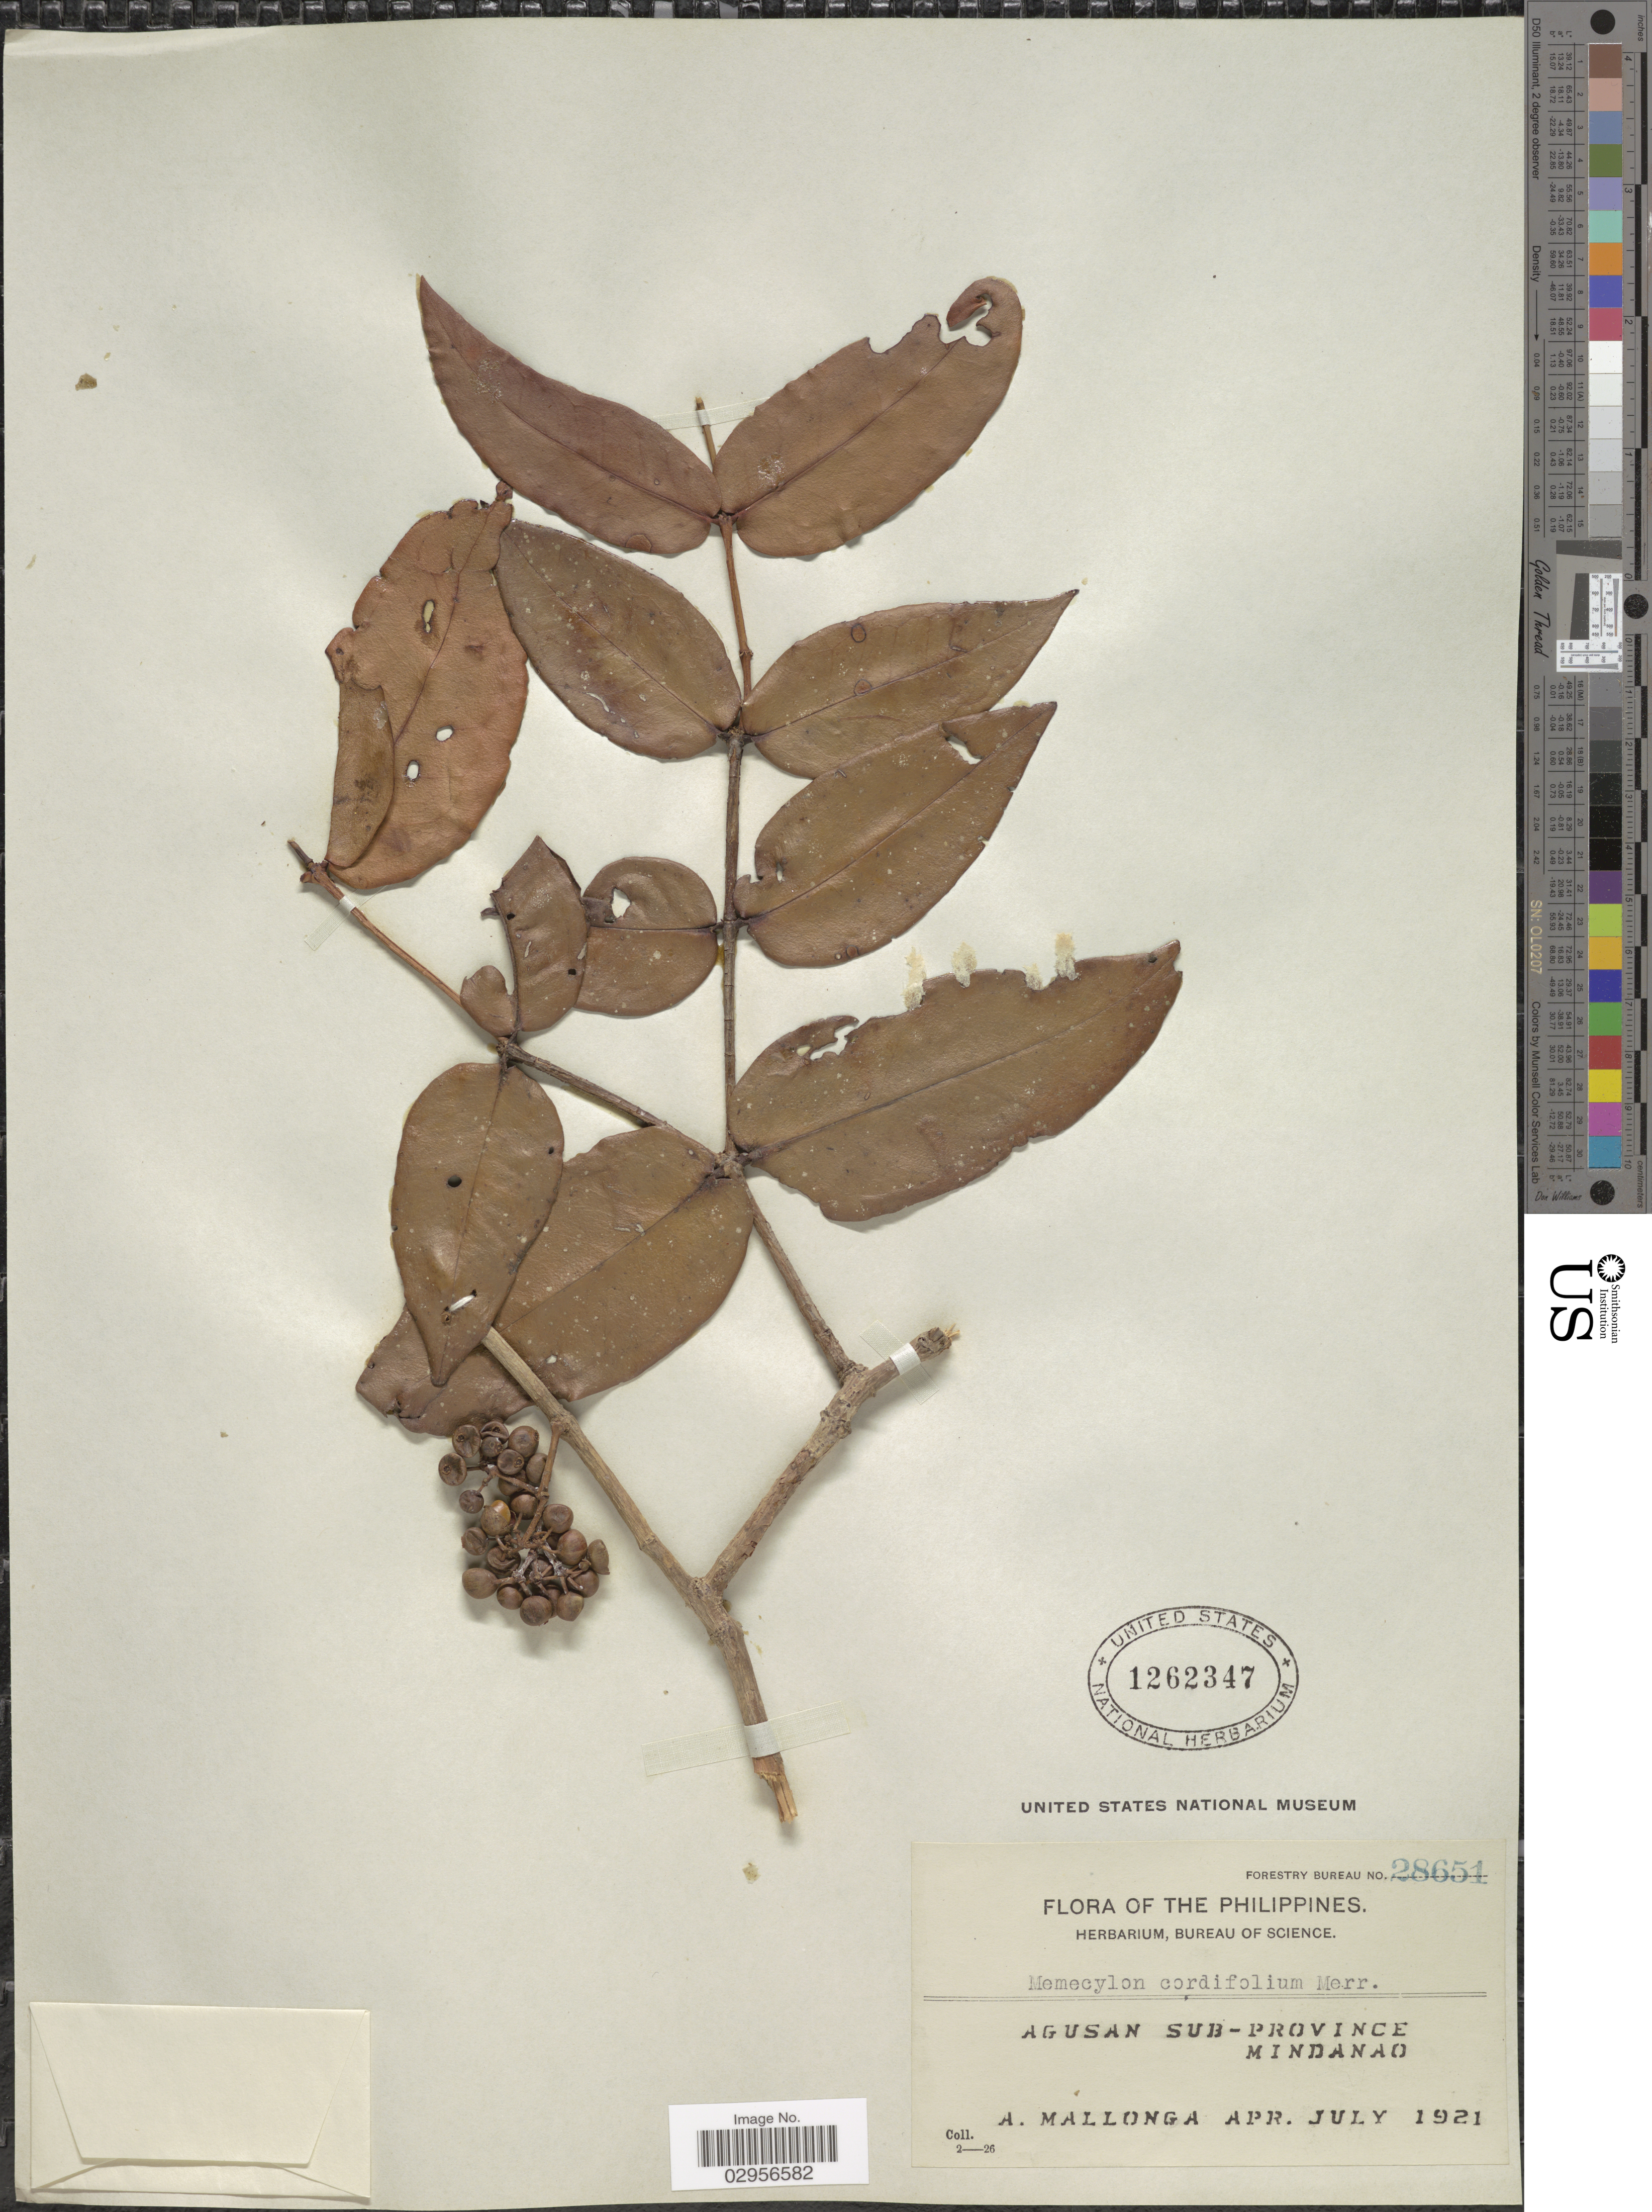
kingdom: Plantae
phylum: Tracheophyta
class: Magnoliopsida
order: Myrtales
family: Melastomataceae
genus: Memecylon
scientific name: Memecylon cordifolium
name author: Merr.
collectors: A. Mallonga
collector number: Forestry Bureau 28651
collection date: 1921-04/1921-07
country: Philippines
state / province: Caraga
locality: Agusan Sub-Province, Mindanao.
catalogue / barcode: US 1262347